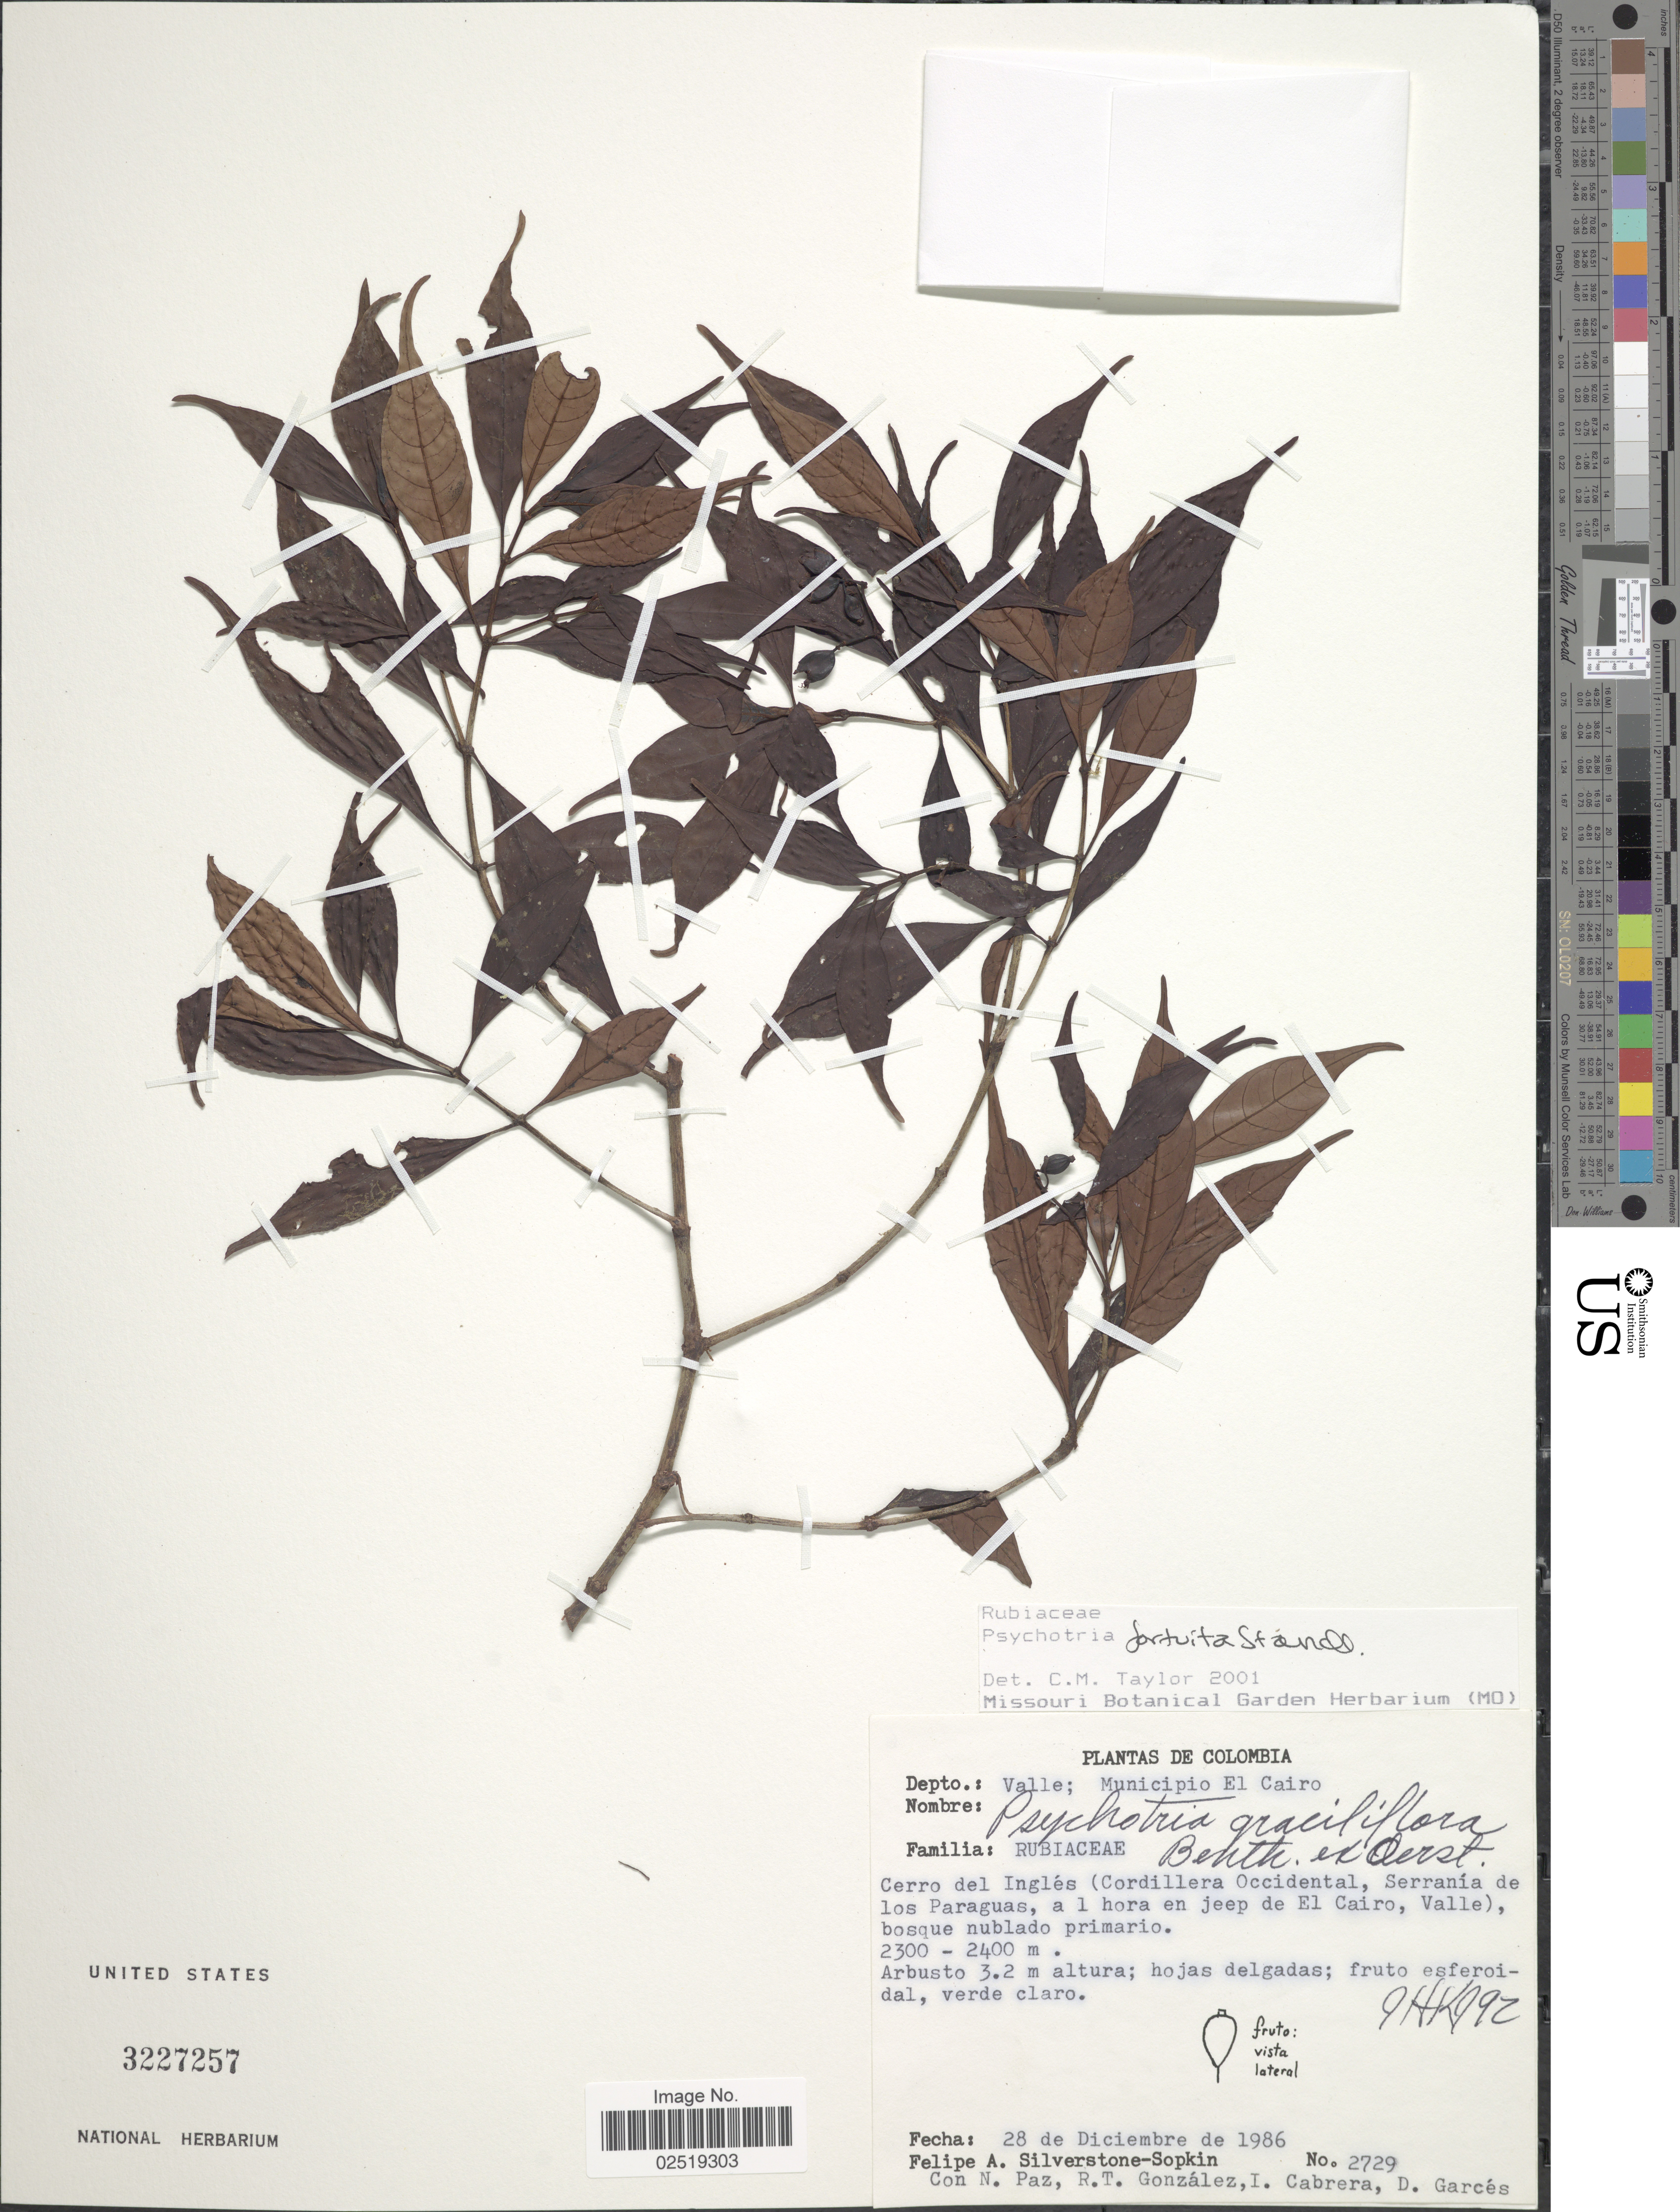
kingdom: Plantae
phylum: Tracheophyta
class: Magnoliopsida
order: Gentianales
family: Rubiaceae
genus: Psychotria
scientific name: Psychotria fortuita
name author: Standl.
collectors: P. A. Silverstone-Sopkin, N. Paz, R. Gonzalez, I. Cabrera & D. Garces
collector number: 2729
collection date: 1986-12-28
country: Colombia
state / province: Valle del Cauca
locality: Depto.: Valle; Municipio El Cairo. Cerro del Ingles (Cordillera Occidental, Serrania de los Paraguas, a 1 hora en jeep de El Cairo, Valle)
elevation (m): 2300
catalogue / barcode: US 3227257